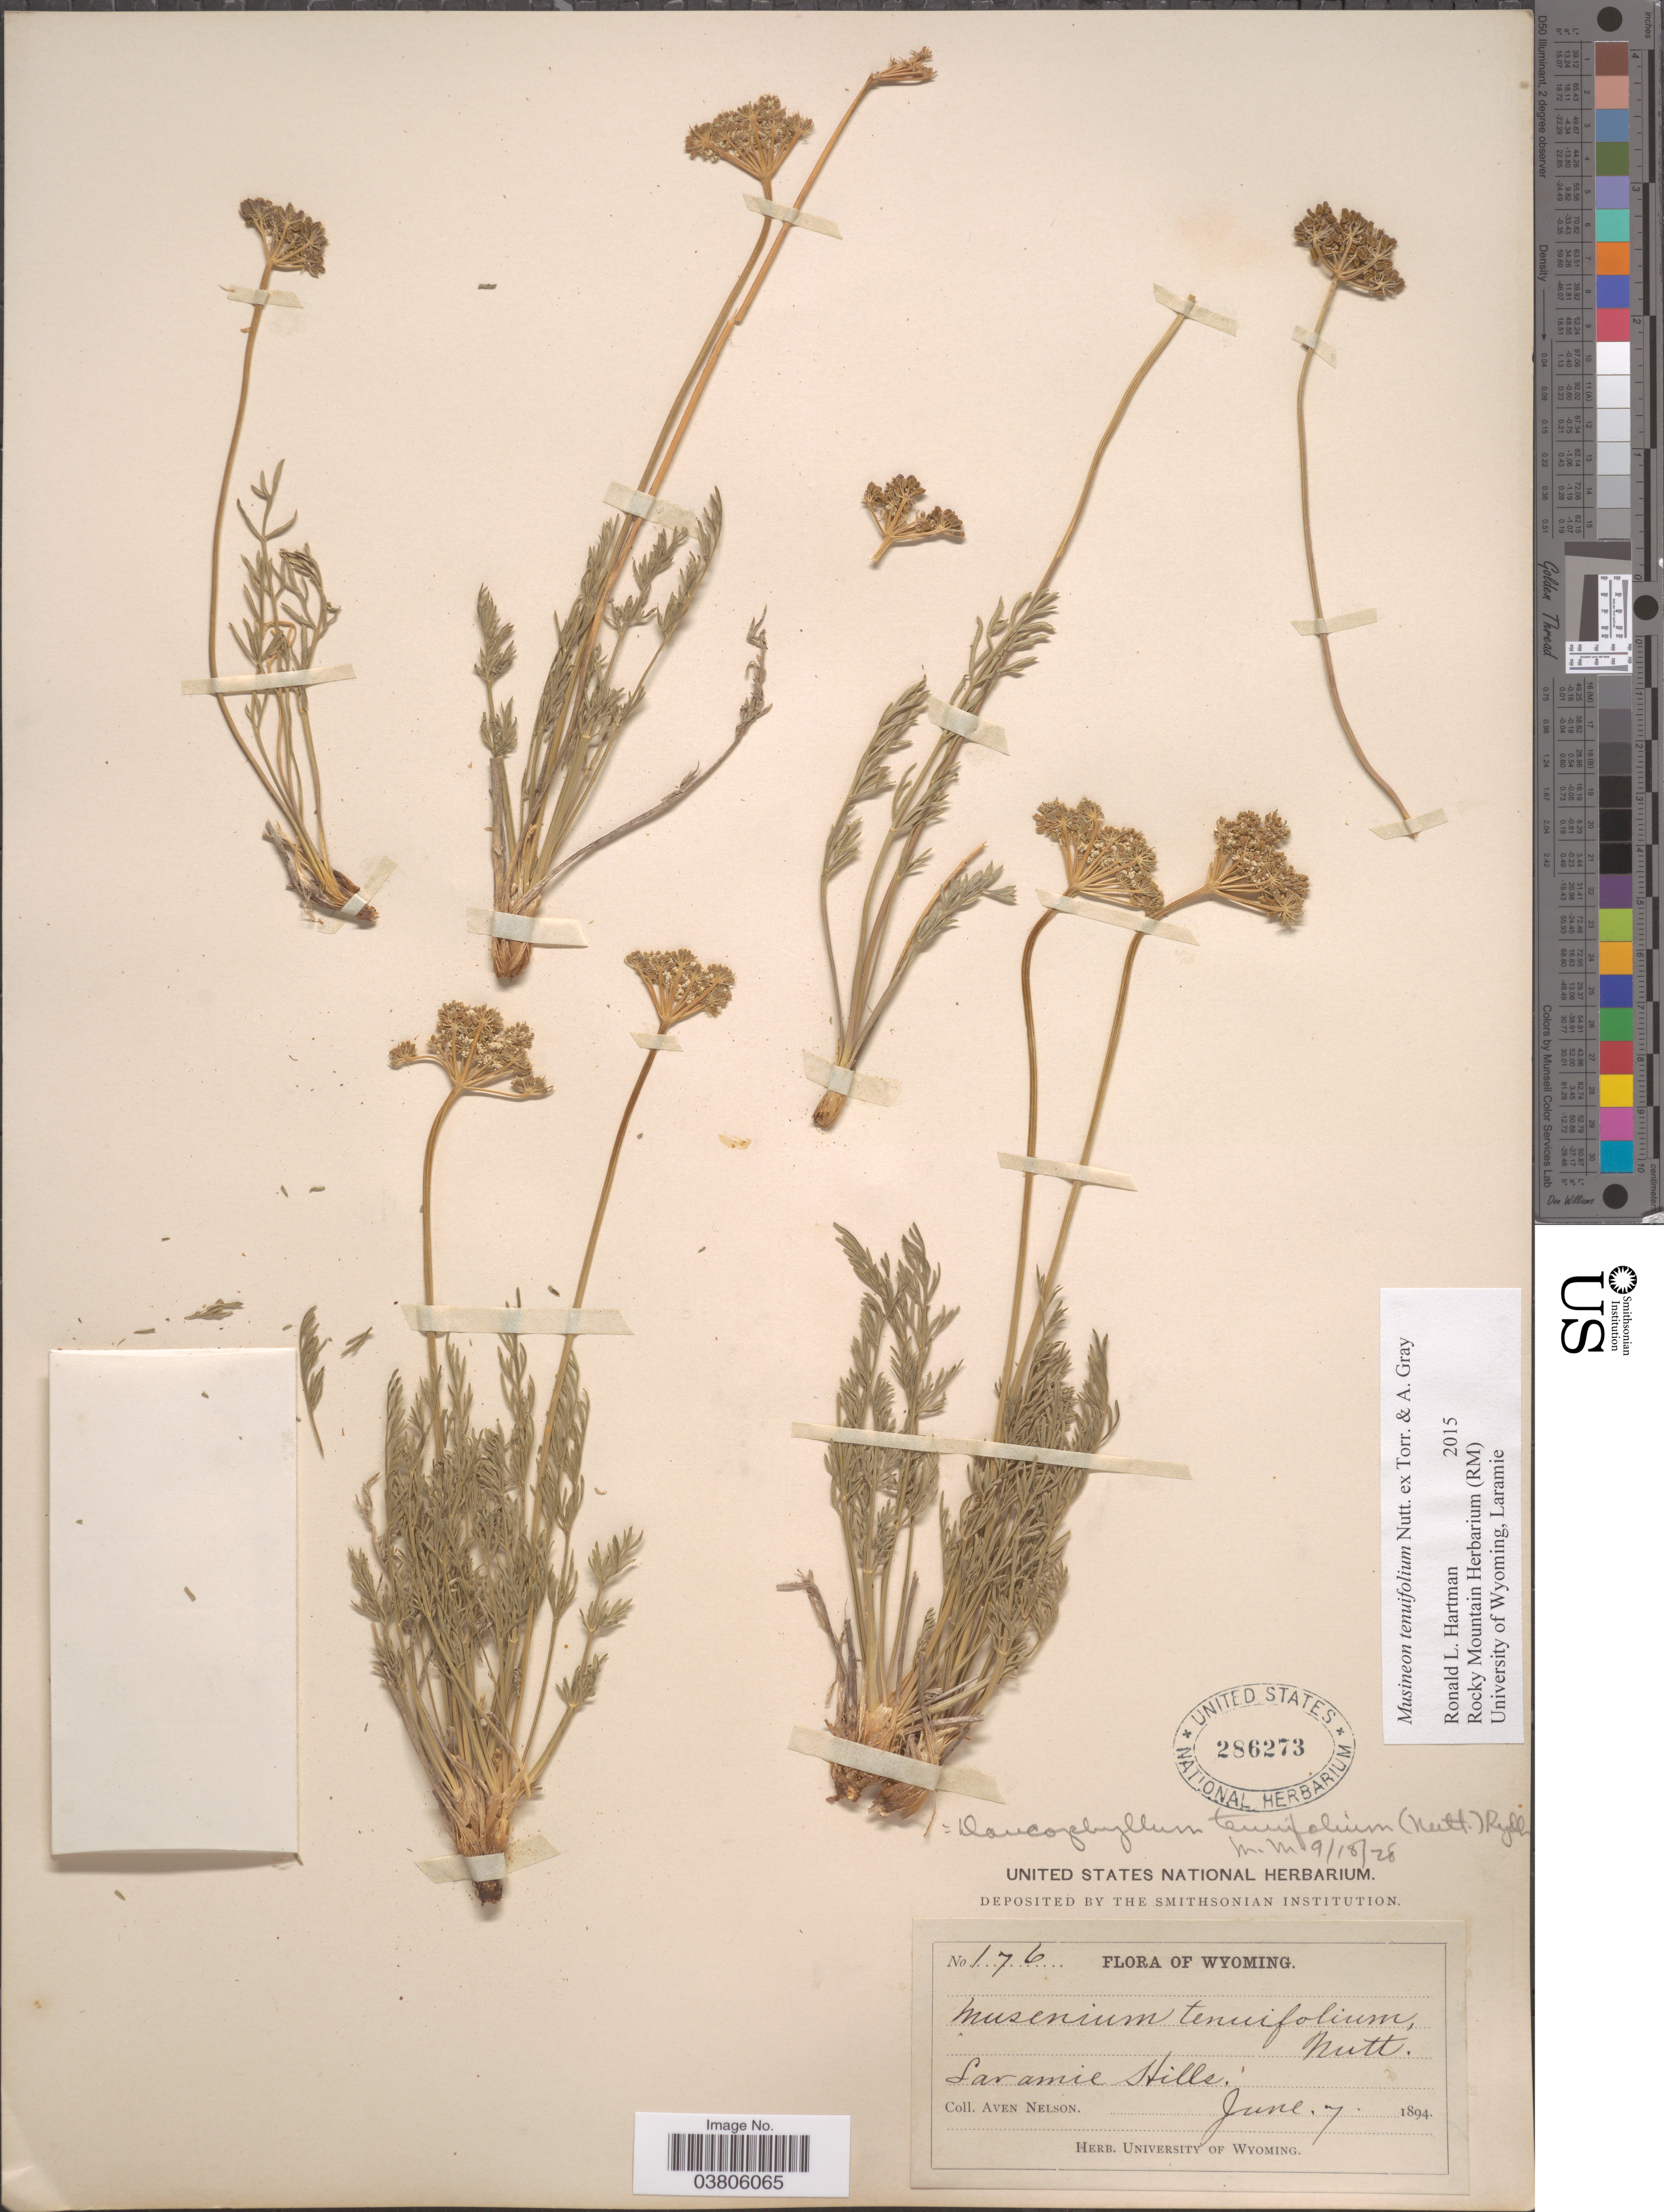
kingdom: Plantae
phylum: Tracheophyta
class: Magnoliopsida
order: Apiales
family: Apiaceae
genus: Musineon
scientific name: Musineon tenuifolium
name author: Nutt.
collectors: A. Nelson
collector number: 176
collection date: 1894-06-07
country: United States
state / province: Wyoming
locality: Laramie Hills.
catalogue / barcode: US 286273